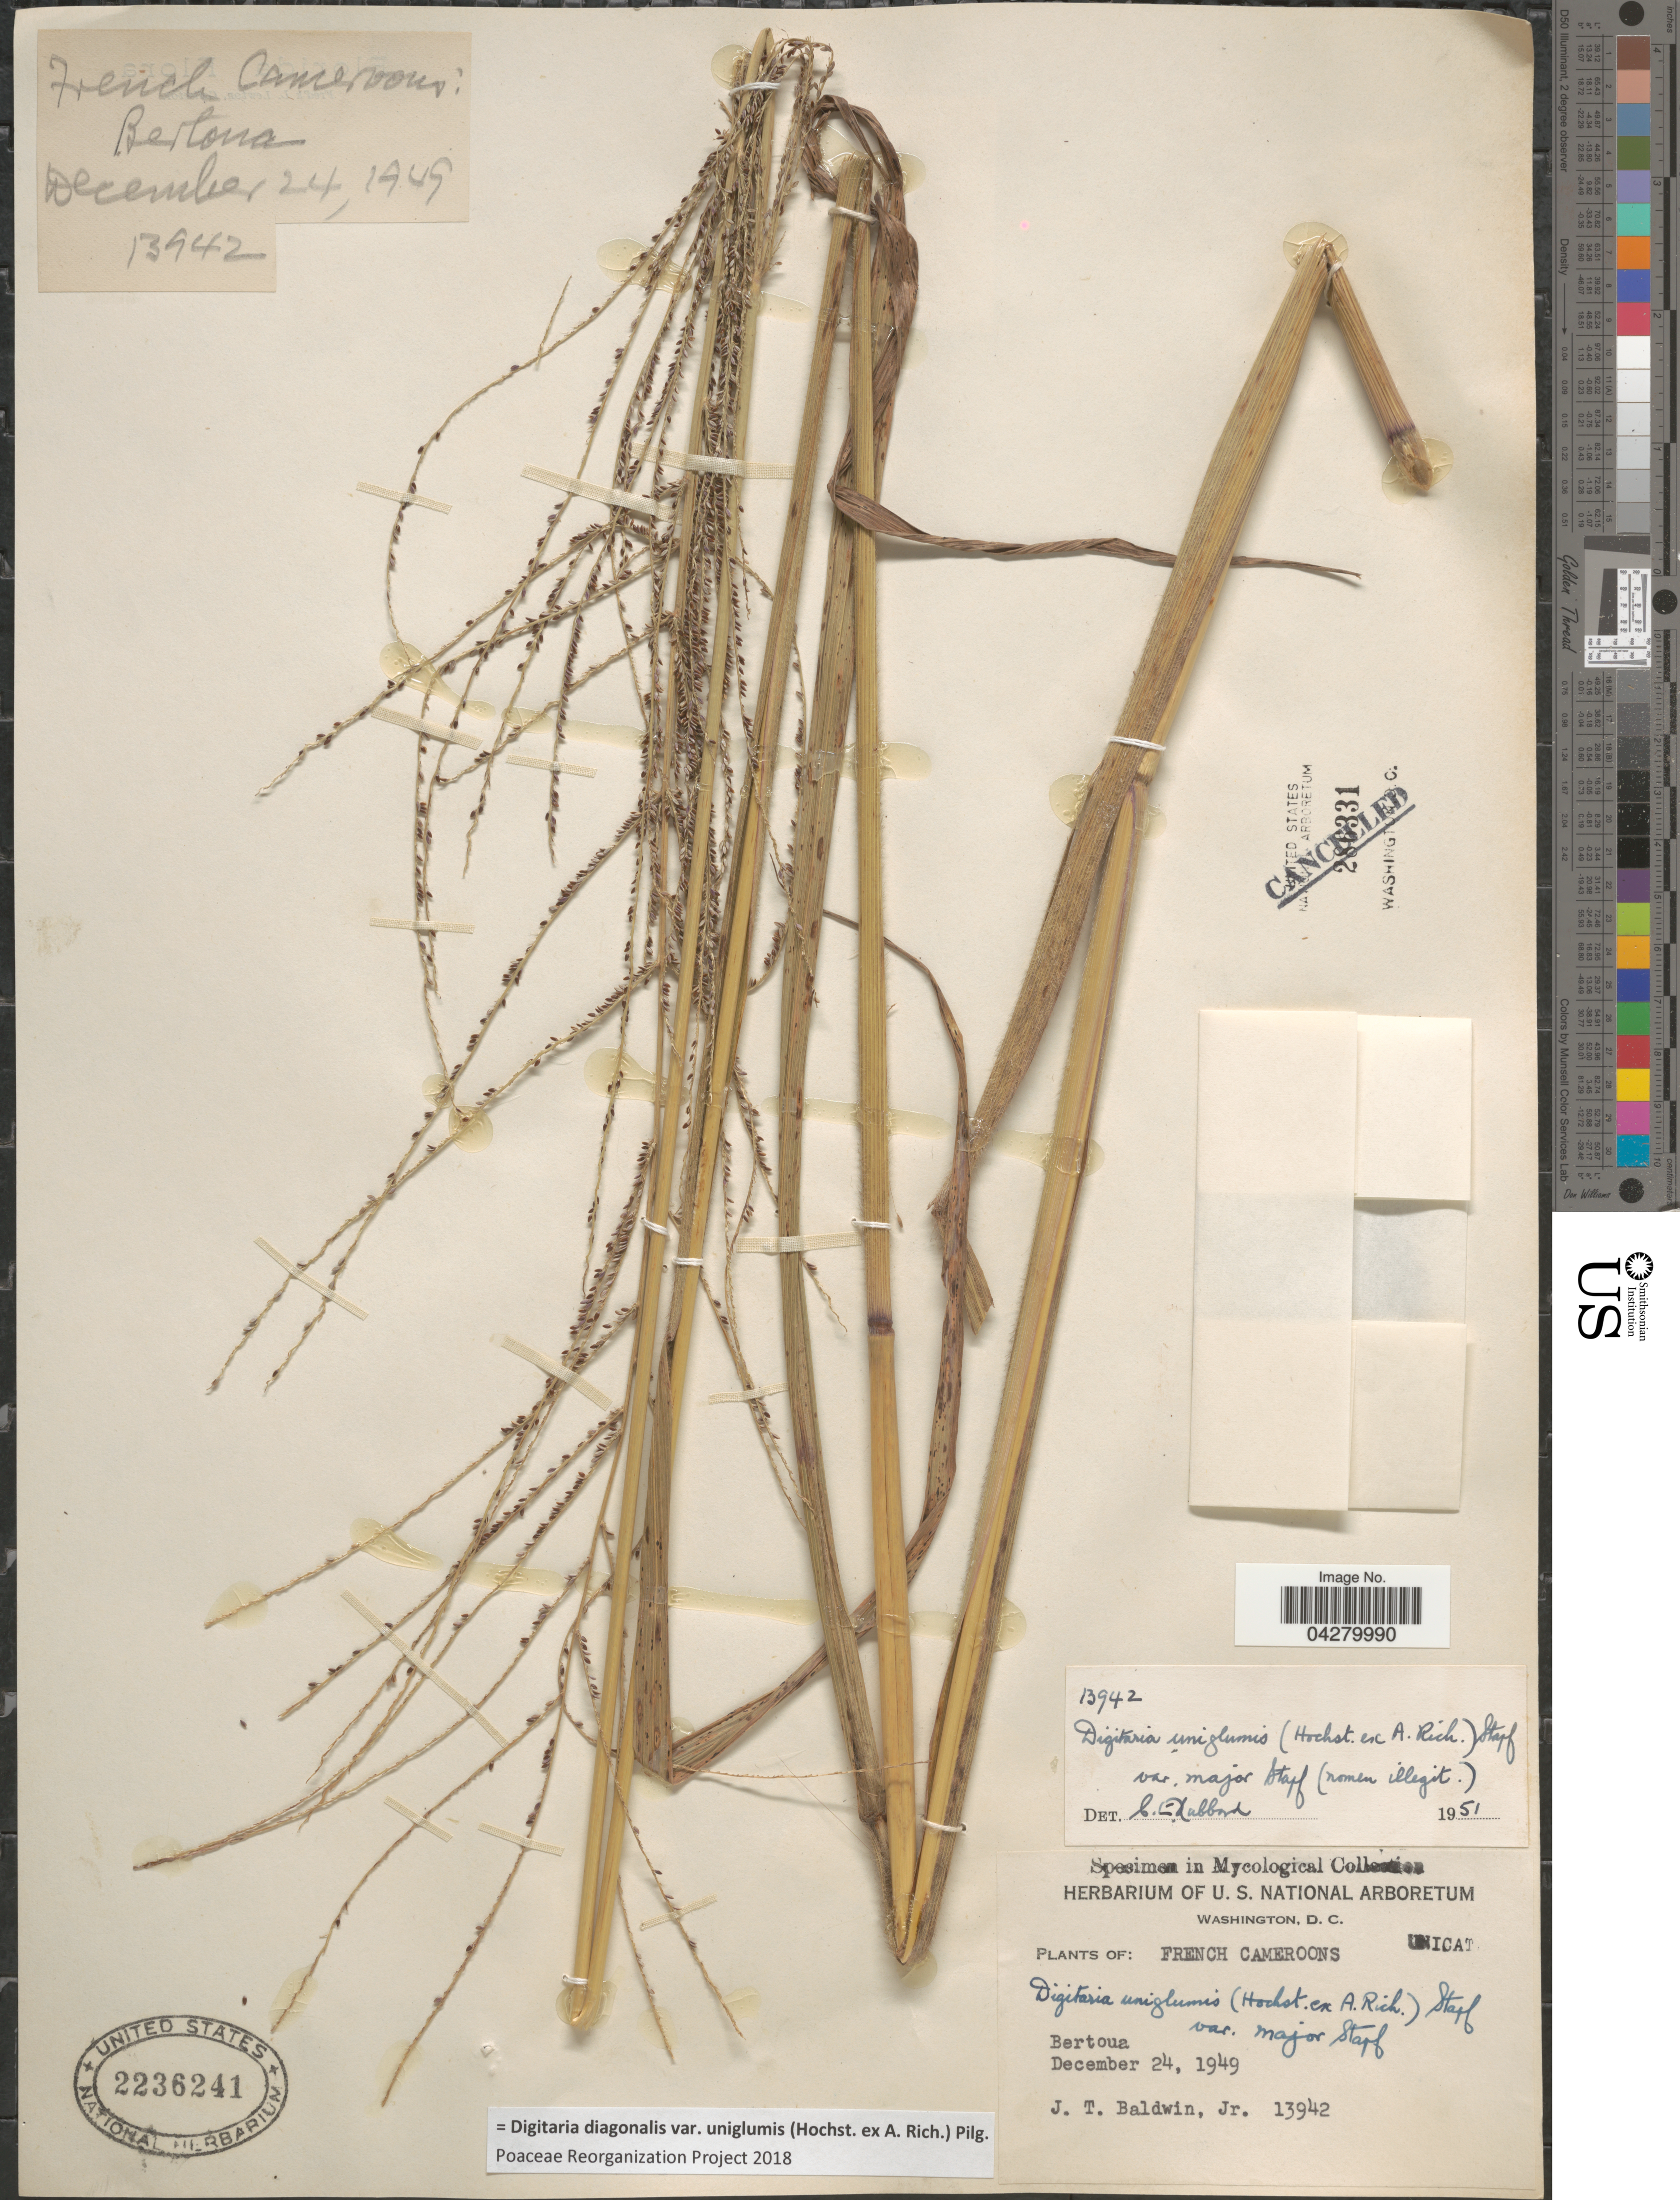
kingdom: Plantae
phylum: Tracheophyta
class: Liliopsida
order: Poales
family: Poaceae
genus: Digitaria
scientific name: Digitaria diagonalis var. uniglumis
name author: (Hochst. ex A. Rich.) Pilg.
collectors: J. T. Baldwin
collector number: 13942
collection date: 1949-12-24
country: Cameroon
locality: French Cameroons. Bertoua.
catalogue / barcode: US 2236241